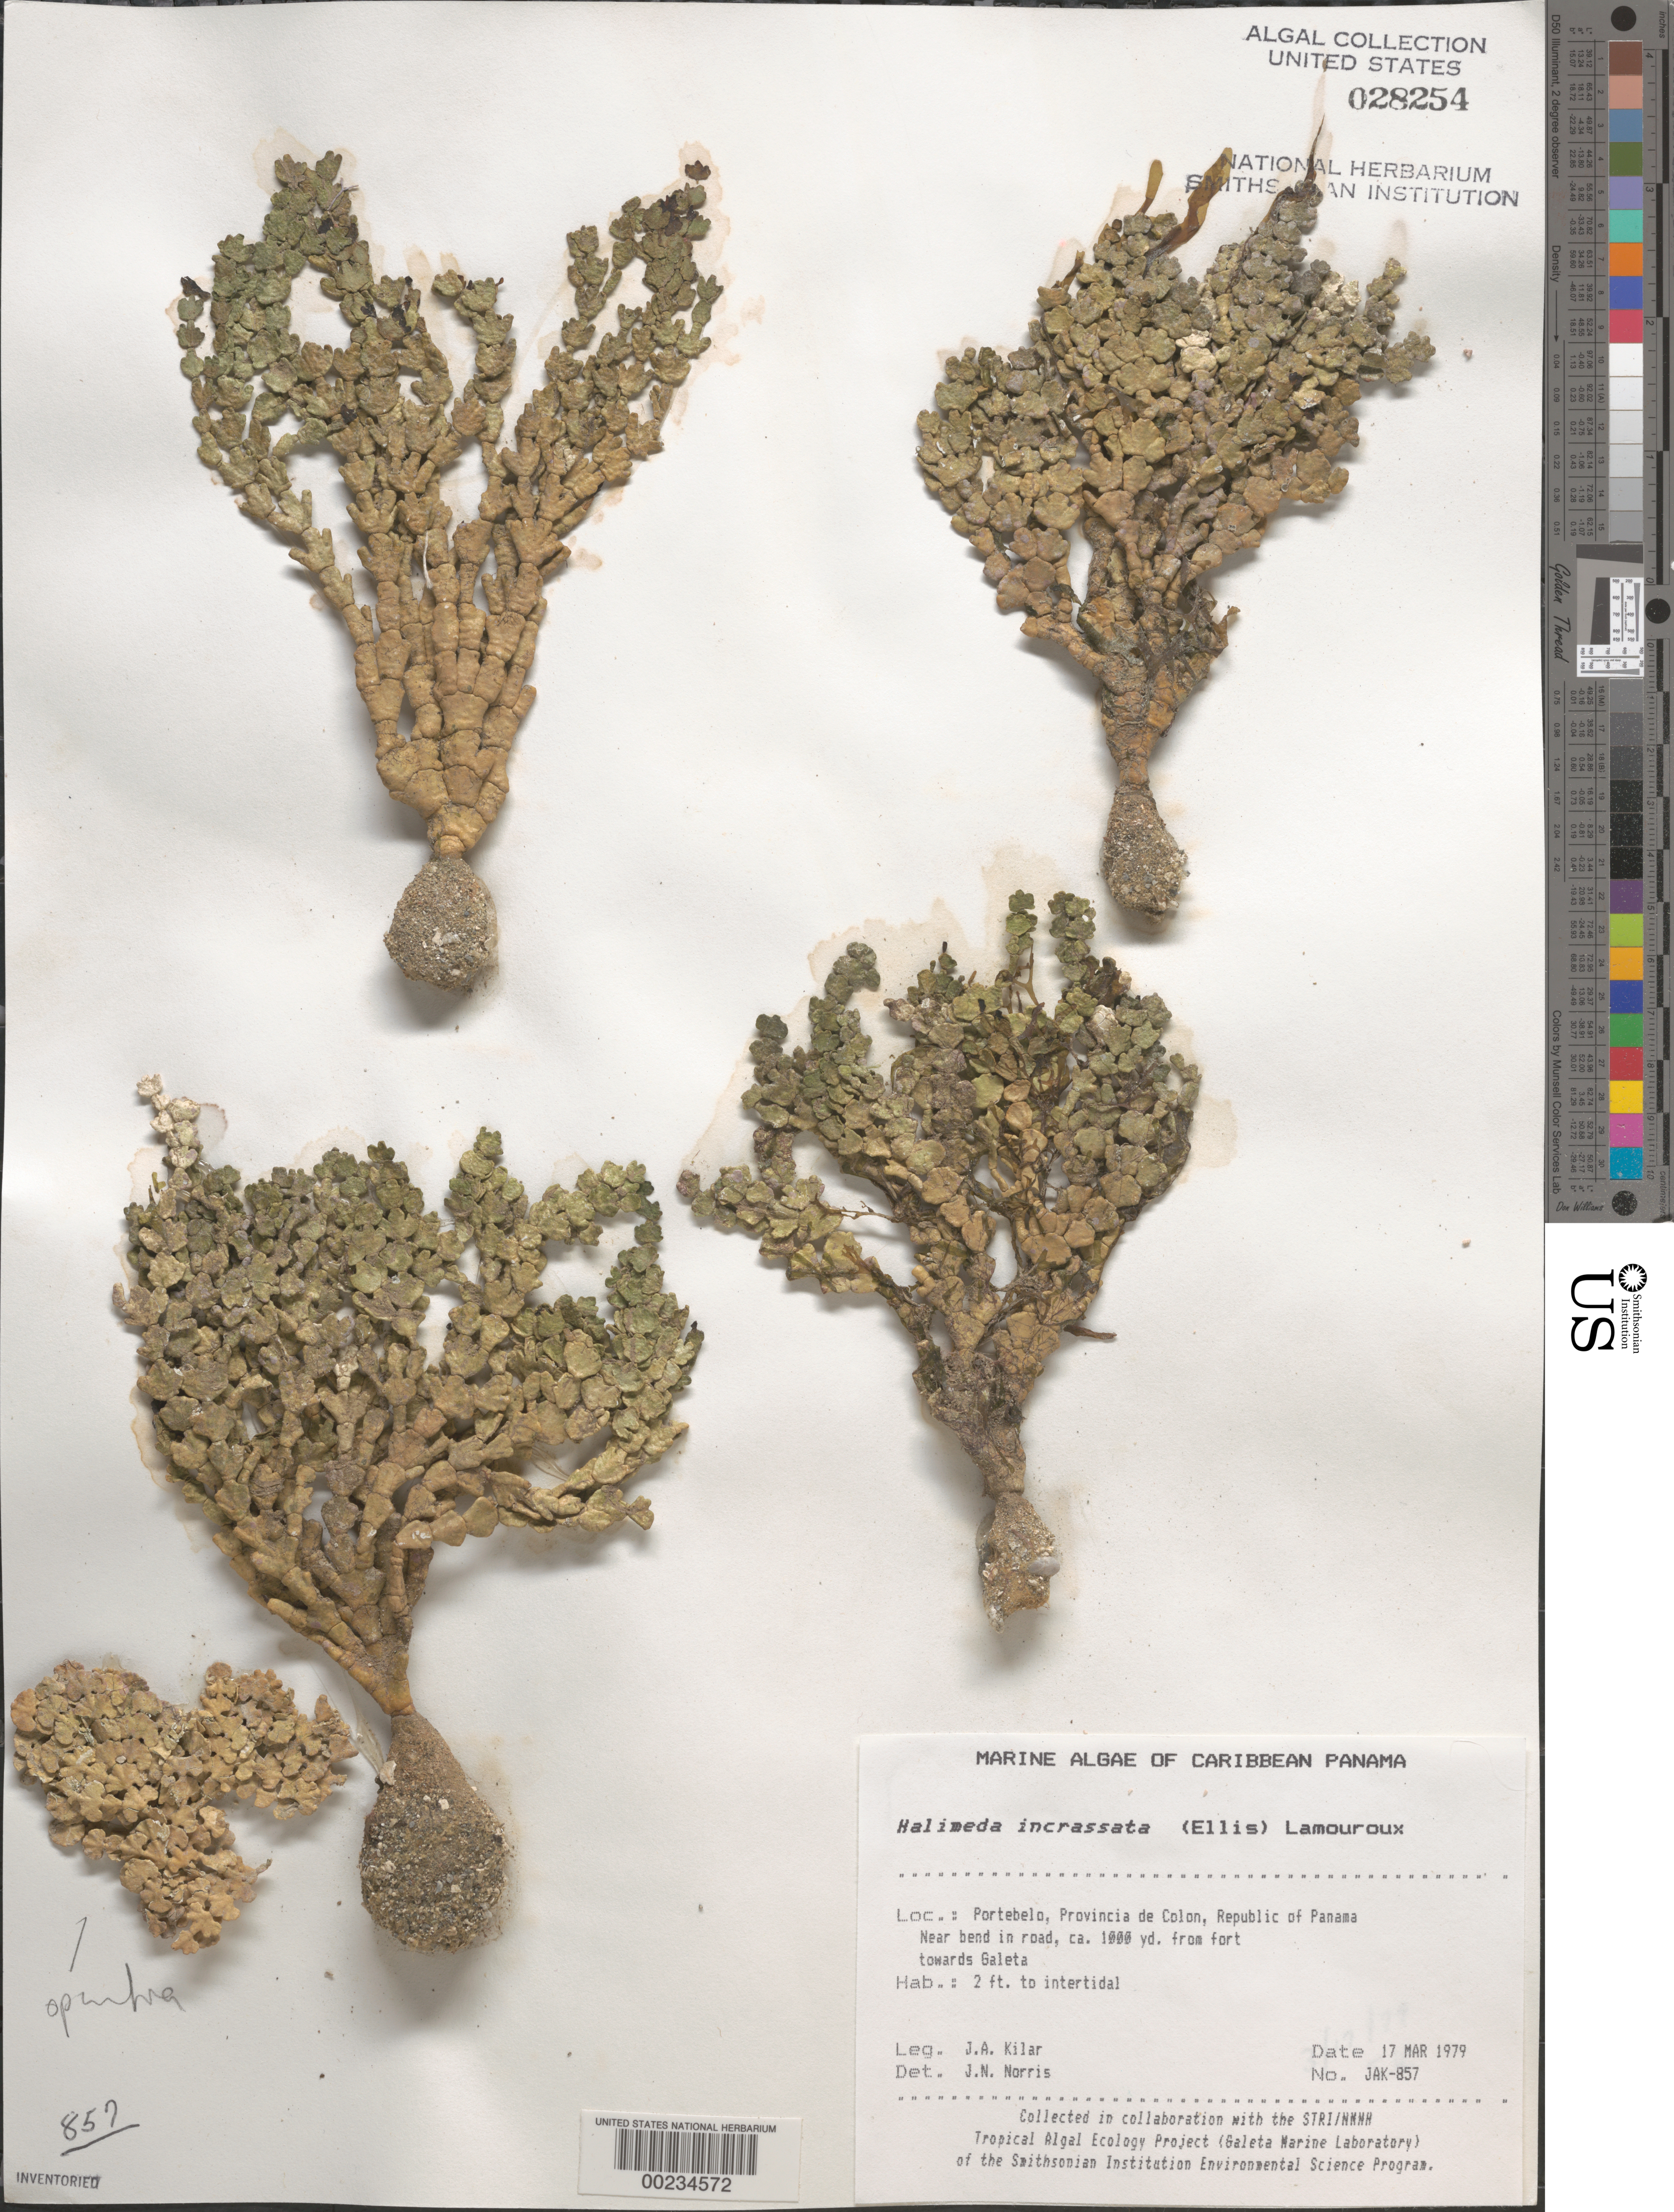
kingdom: Plantae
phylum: Chlorophyta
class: Ulvophyceae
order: Bryopsidales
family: Halimedaceae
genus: Halimeda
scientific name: Halimeda incrassata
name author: (J. Ellis) J.V.Lamouroux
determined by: Norris, James N.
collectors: J. A. Kilar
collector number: JAK-857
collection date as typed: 17 Mar 1979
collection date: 1979-03-17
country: Panama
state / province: Colón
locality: Portebelo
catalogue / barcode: US 28254